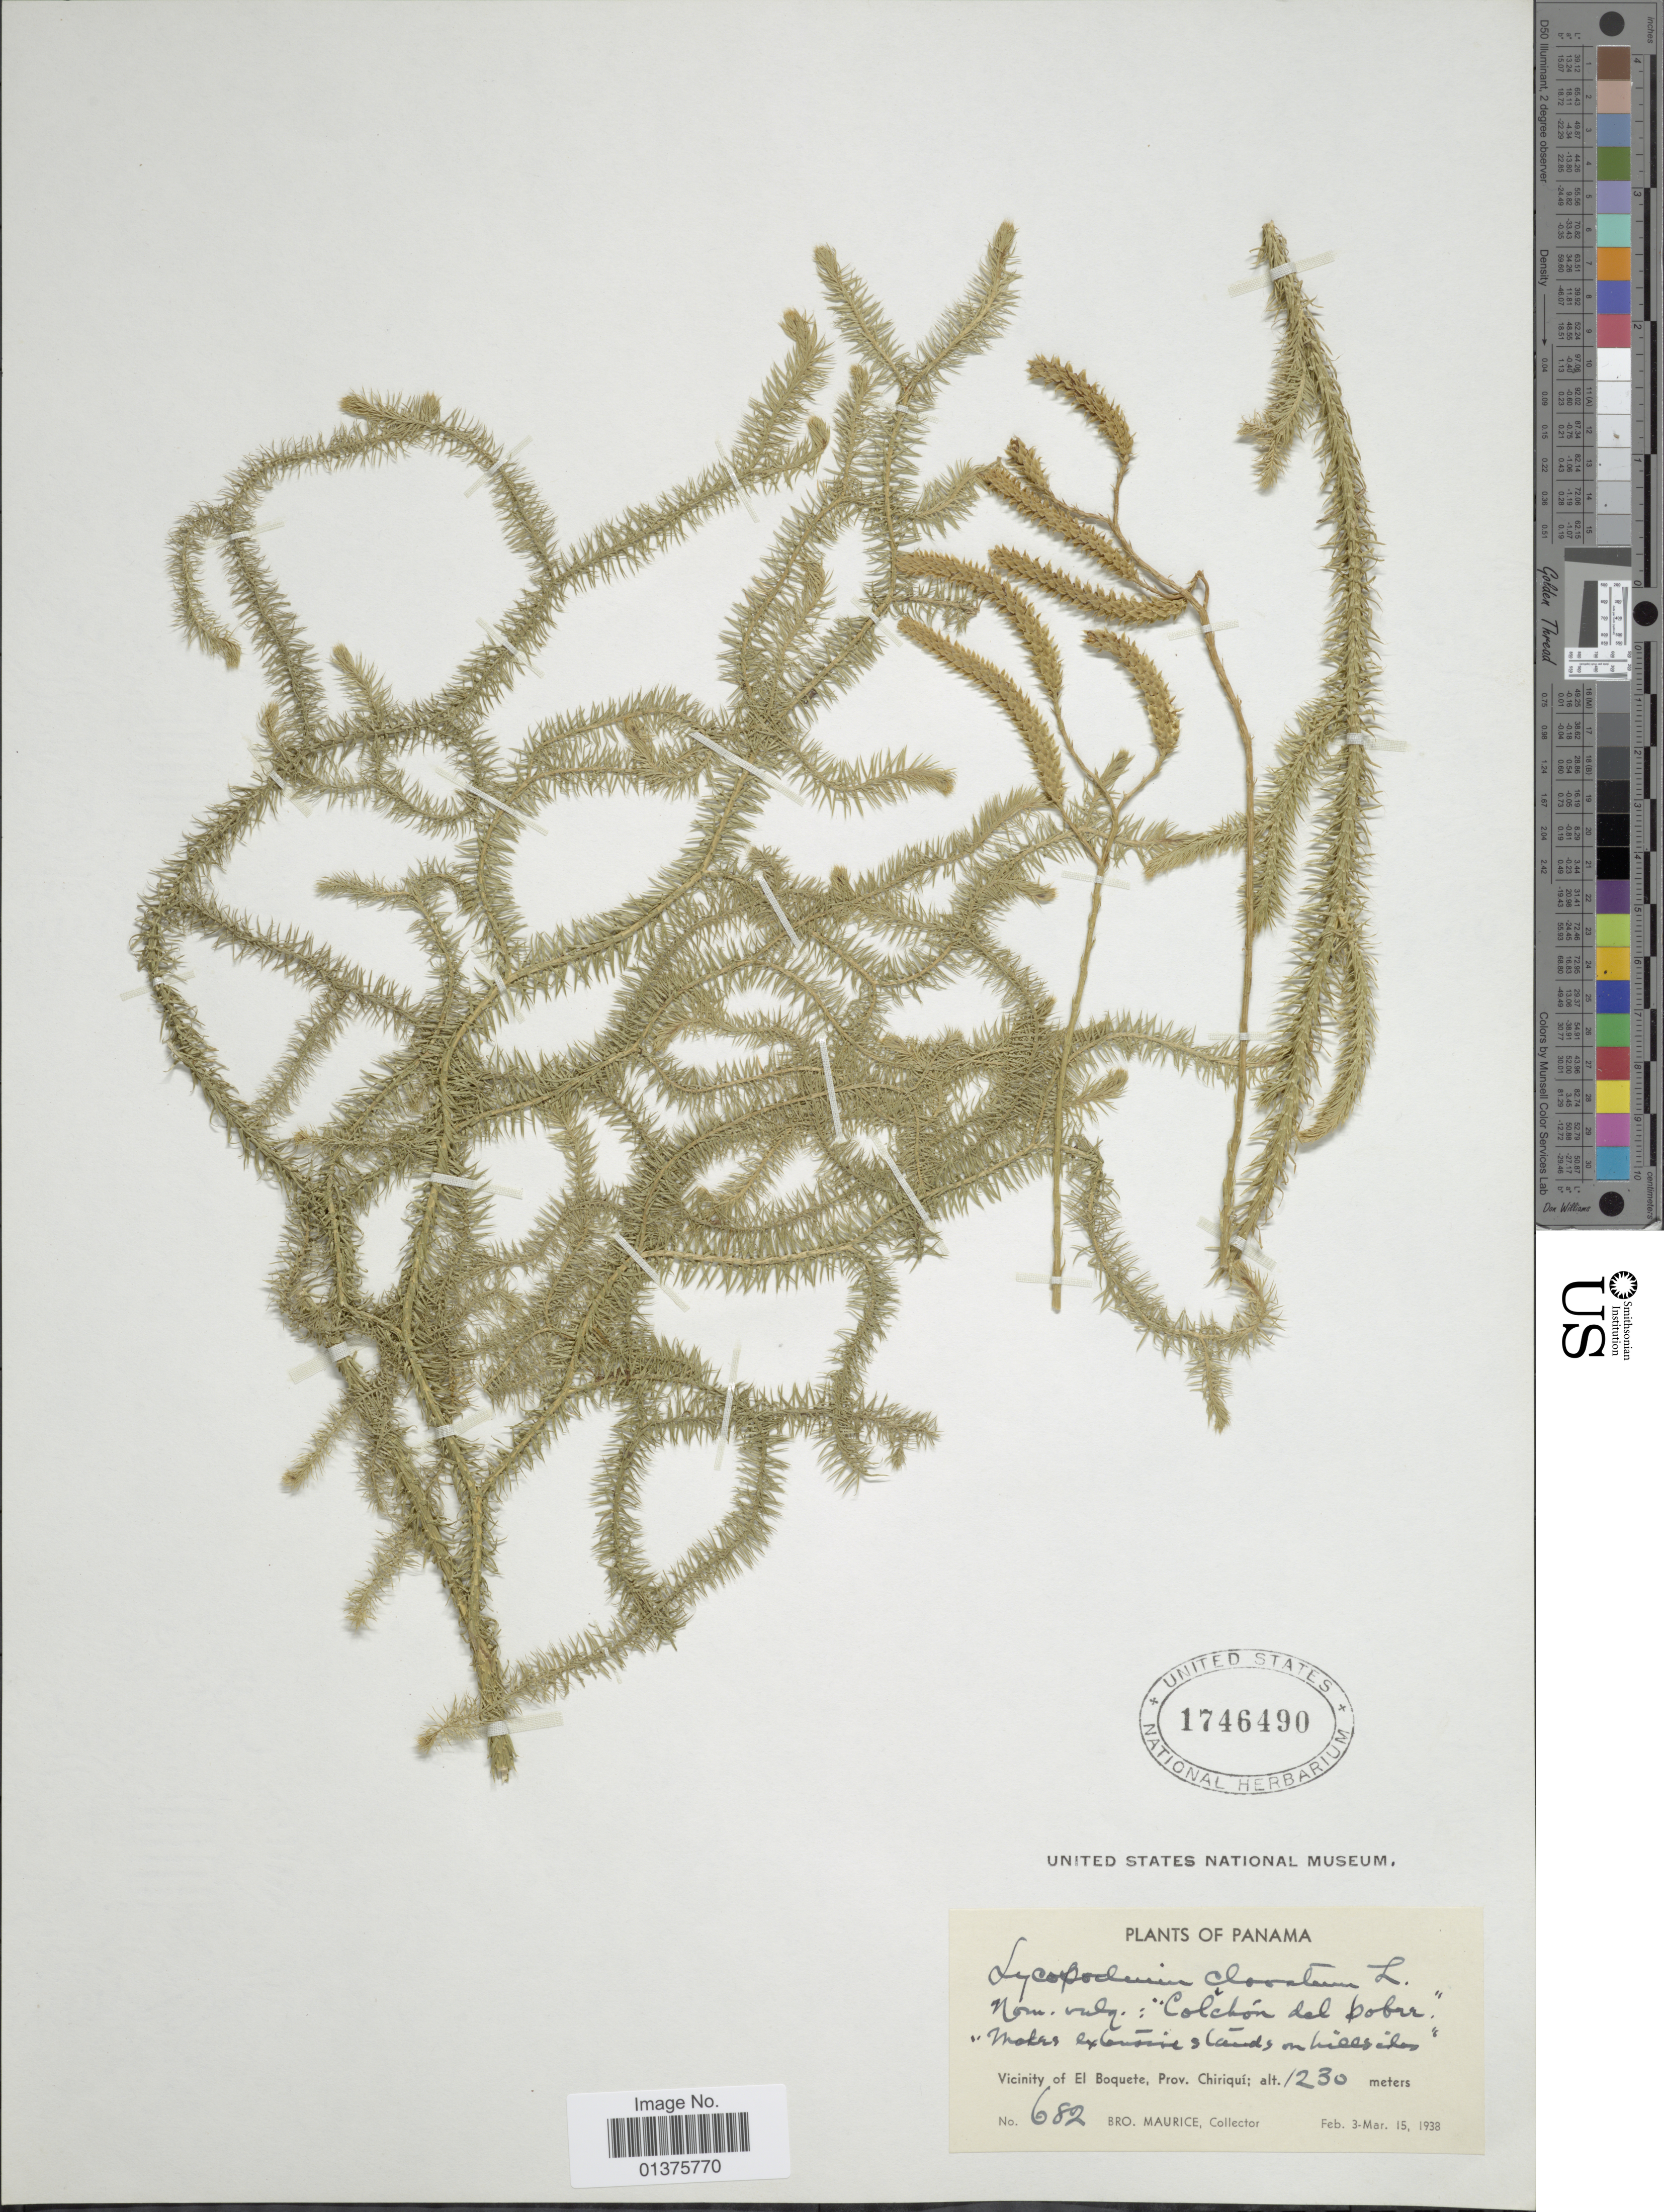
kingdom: Plantae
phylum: Tracheophyta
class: Lycopodiopsida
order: Lycopodiales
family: Lycopodiaceae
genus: Lycopodium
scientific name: Lycopodium clavatum var. aristatum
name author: (Humb. & Bonpl. ex Willd.) Spring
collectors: B. Maurice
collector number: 682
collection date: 1938-02-03/1938-03-15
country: Panama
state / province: Chiriqui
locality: Vicinity of El Boquete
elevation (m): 1230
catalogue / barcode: US 1746490